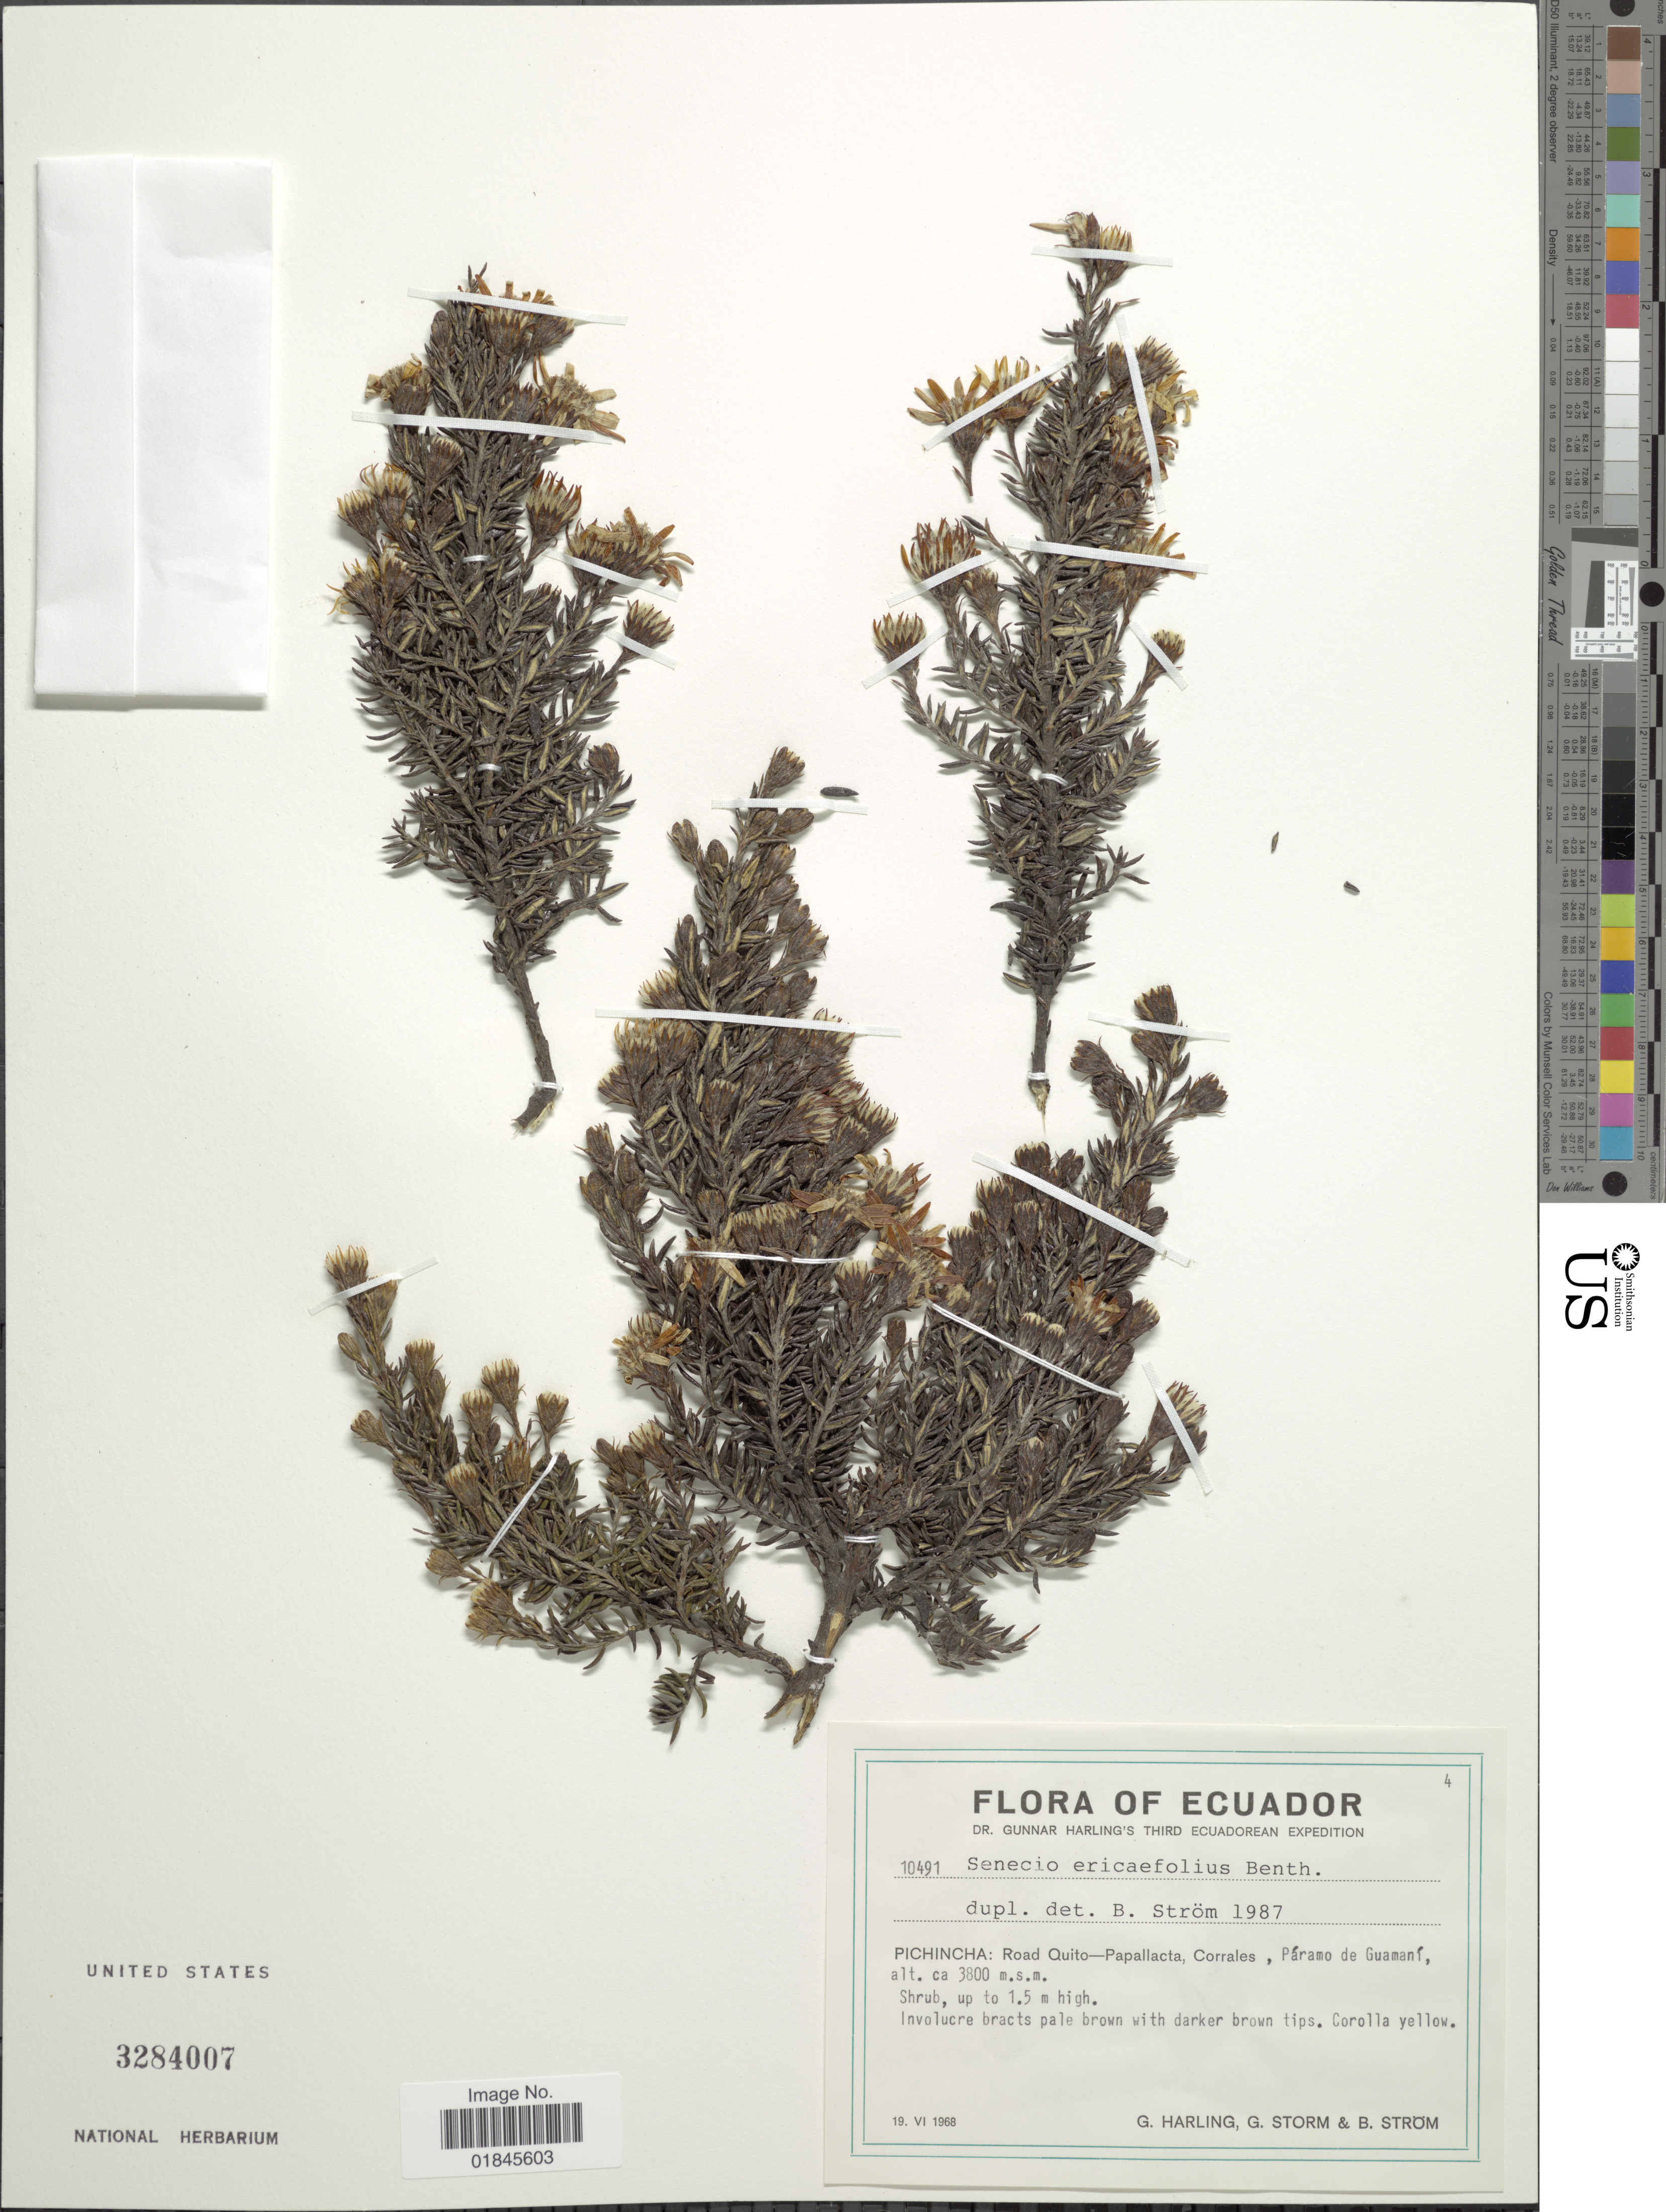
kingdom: Plantae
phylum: Tracheophyta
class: Magnoliopsida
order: Asterales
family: Asteraceae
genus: Pentacalia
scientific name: Pentacalia peruviana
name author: (Pers.) Cuatrec.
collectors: G. Harling, G. Storm & B. Ström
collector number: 10491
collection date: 1968-06-19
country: Ecuador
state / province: Pichincha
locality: Road Quito-Papallacta, Corrales, Páramo de Guamaní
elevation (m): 3800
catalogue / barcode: US 3284007